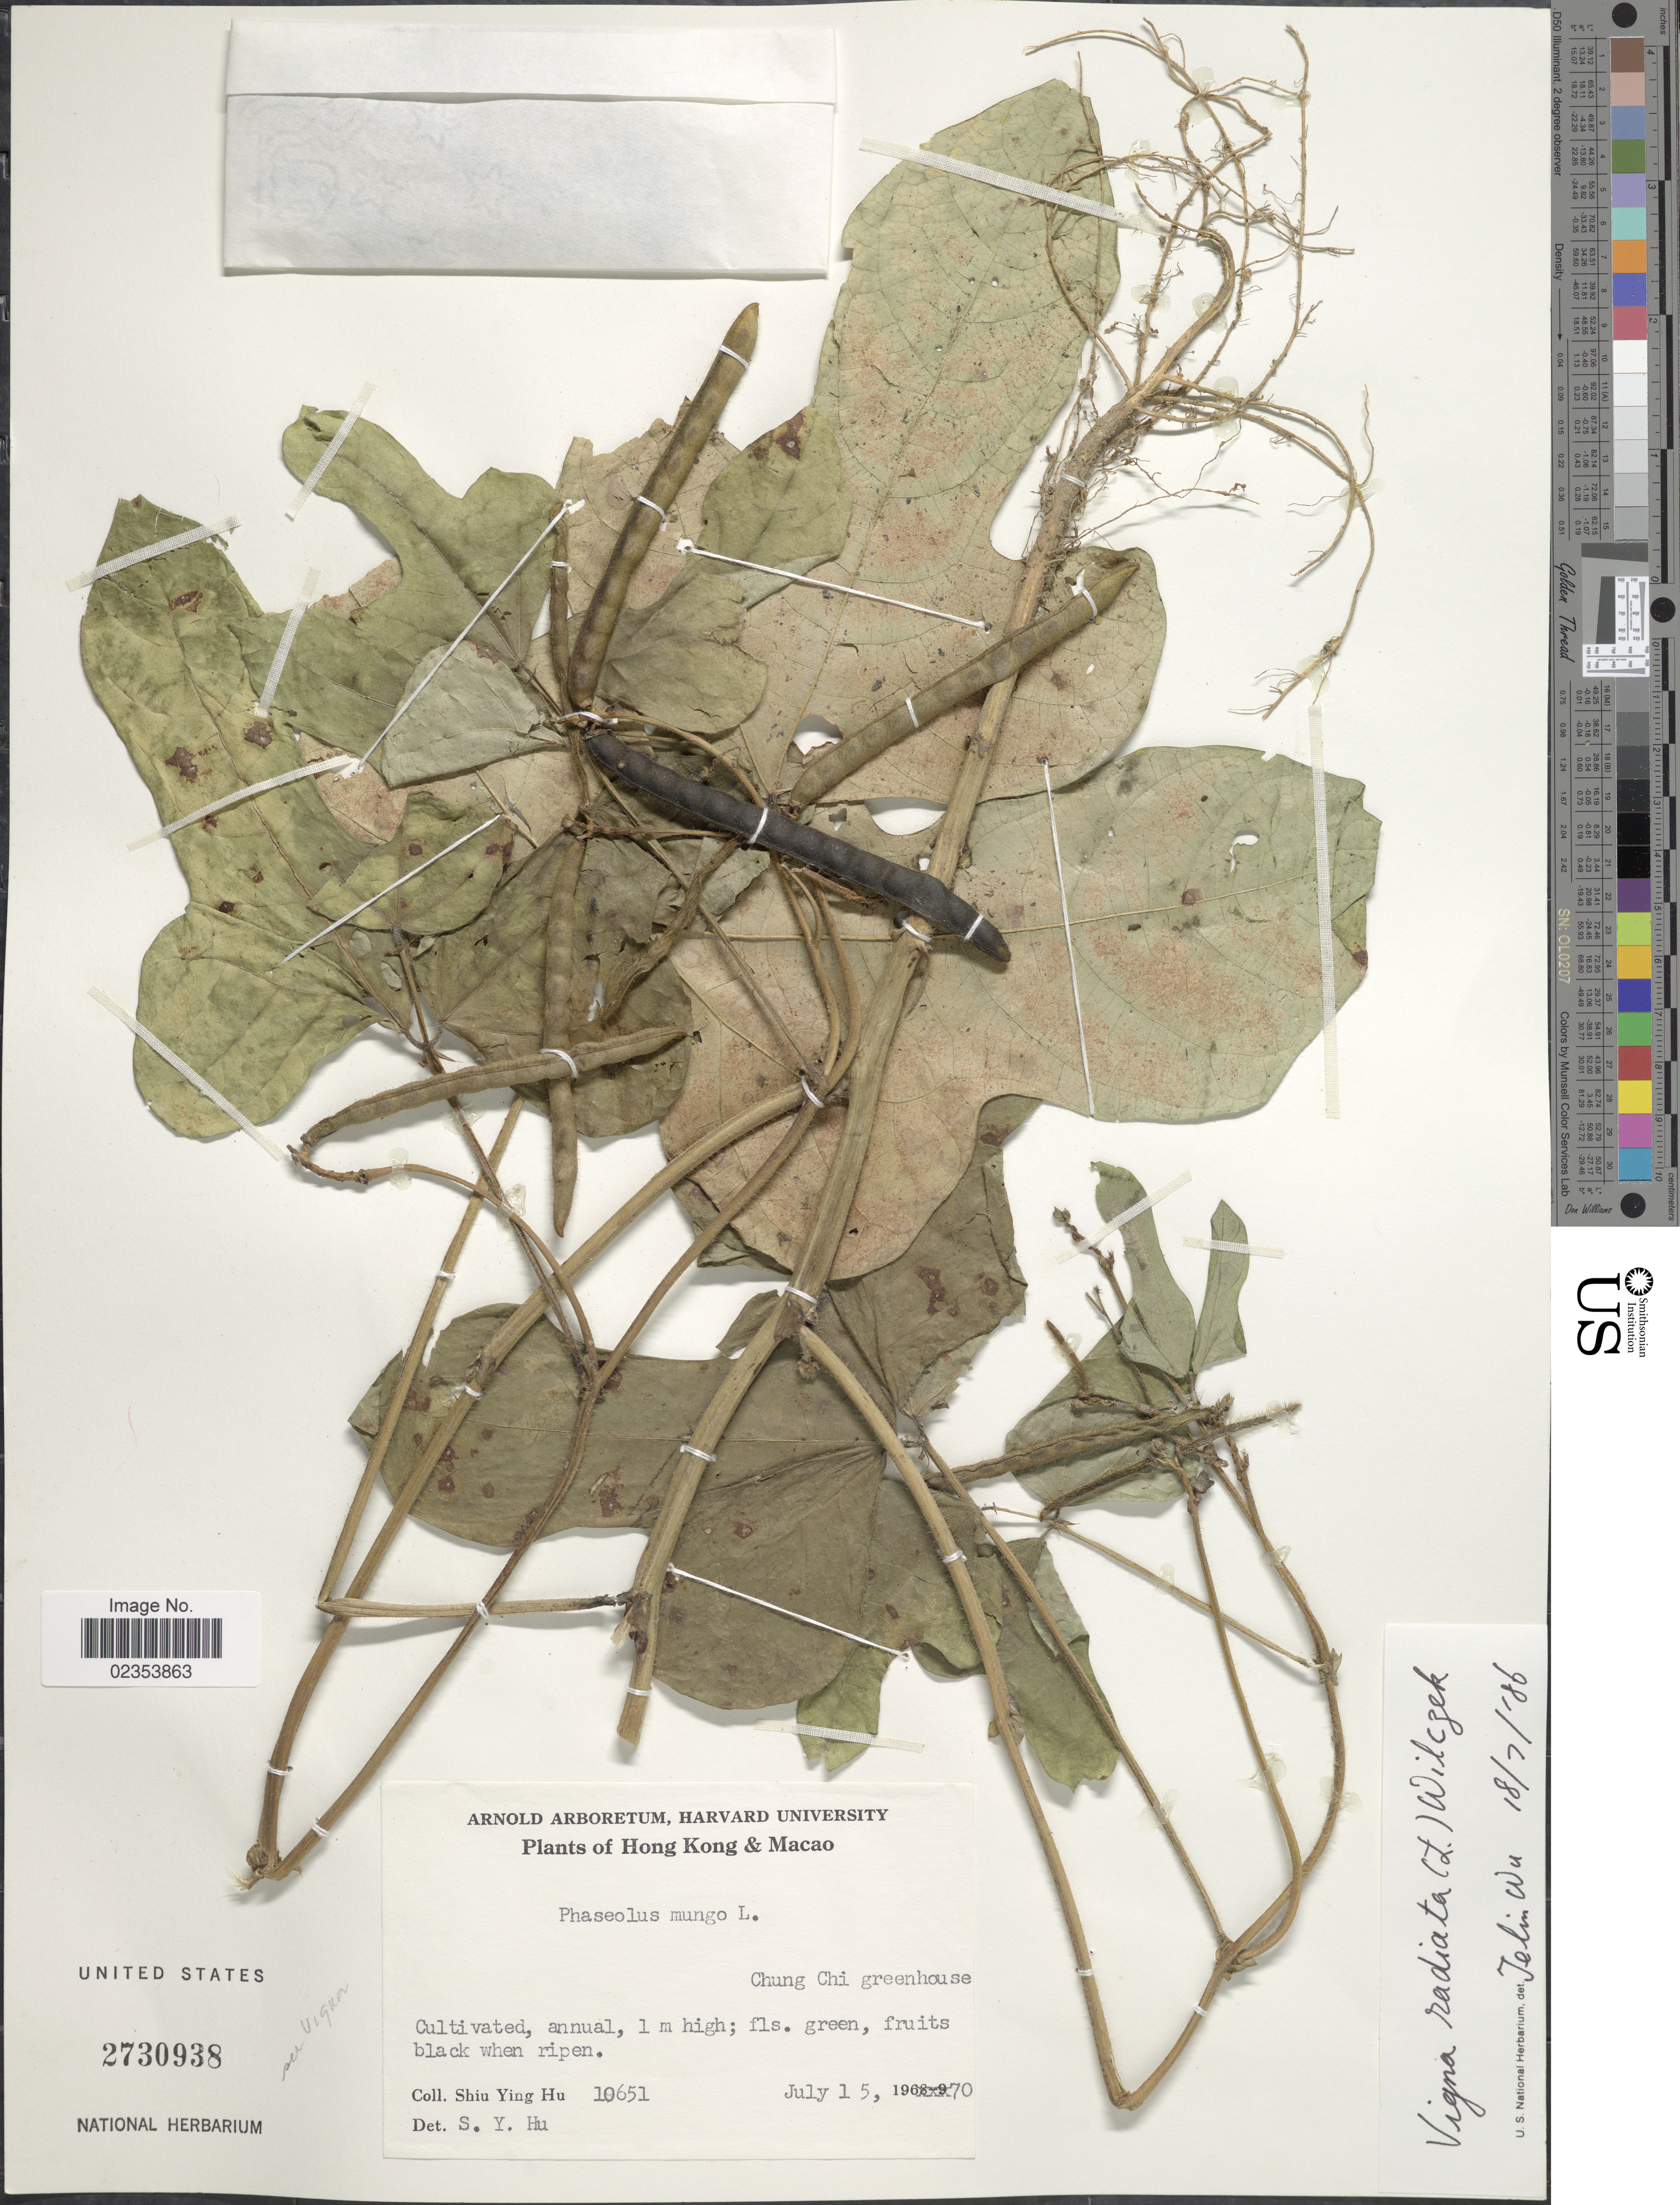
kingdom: Plantae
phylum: Tracheophyta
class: Magnoliopsida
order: Fabales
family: Fabaceae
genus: Vigna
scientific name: Vigna radiata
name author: (L.) R. Wilczek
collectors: S. Y. Hu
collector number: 10651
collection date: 1970-07-15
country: China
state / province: Hong Kong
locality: Hong Kong & Macao. Chung Chi greenhouse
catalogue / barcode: US 2730938